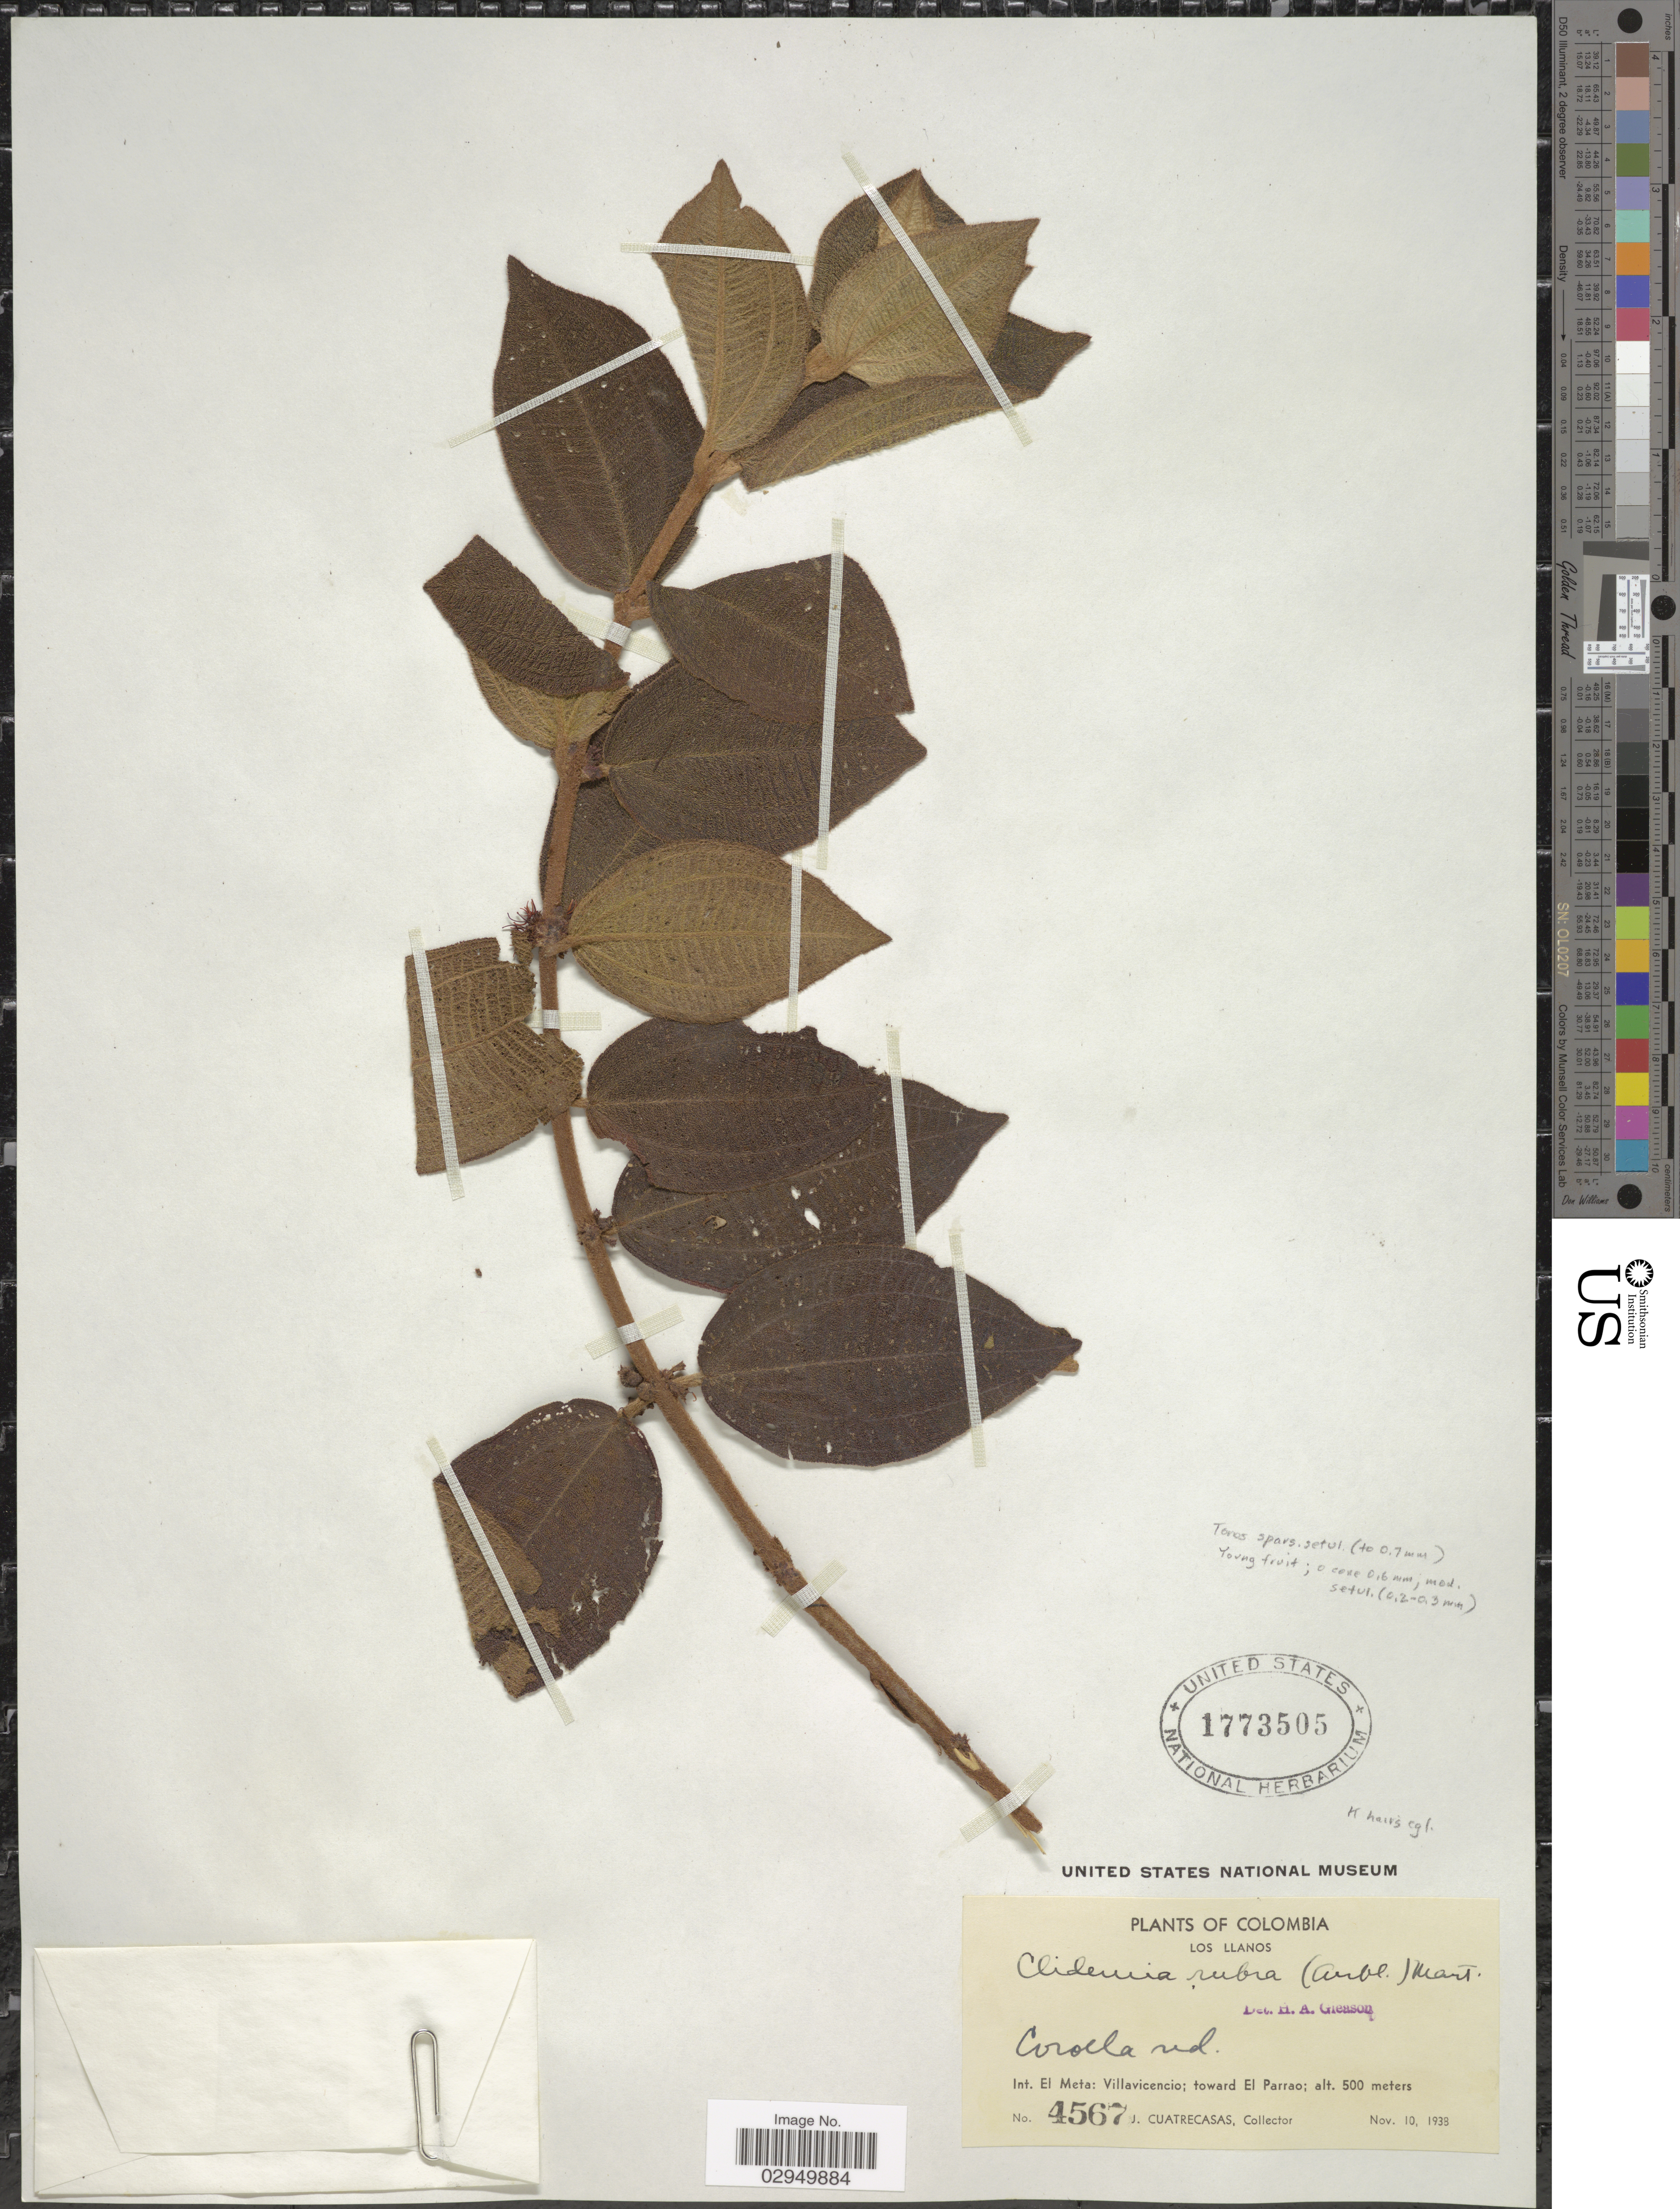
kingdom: Plantae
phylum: Tracheophyta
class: Magnoliopsida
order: Myrtales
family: Melastomataceae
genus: Clidemia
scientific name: Clidemia sericea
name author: D. Don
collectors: J. Cuatrecasas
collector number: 4567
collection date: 1938-11-10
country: Colombia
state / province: Meta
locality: Los Llanos. Int. El Meta: Villavicencio; toward El Parrao.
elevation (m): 500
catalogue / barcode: US 1773505